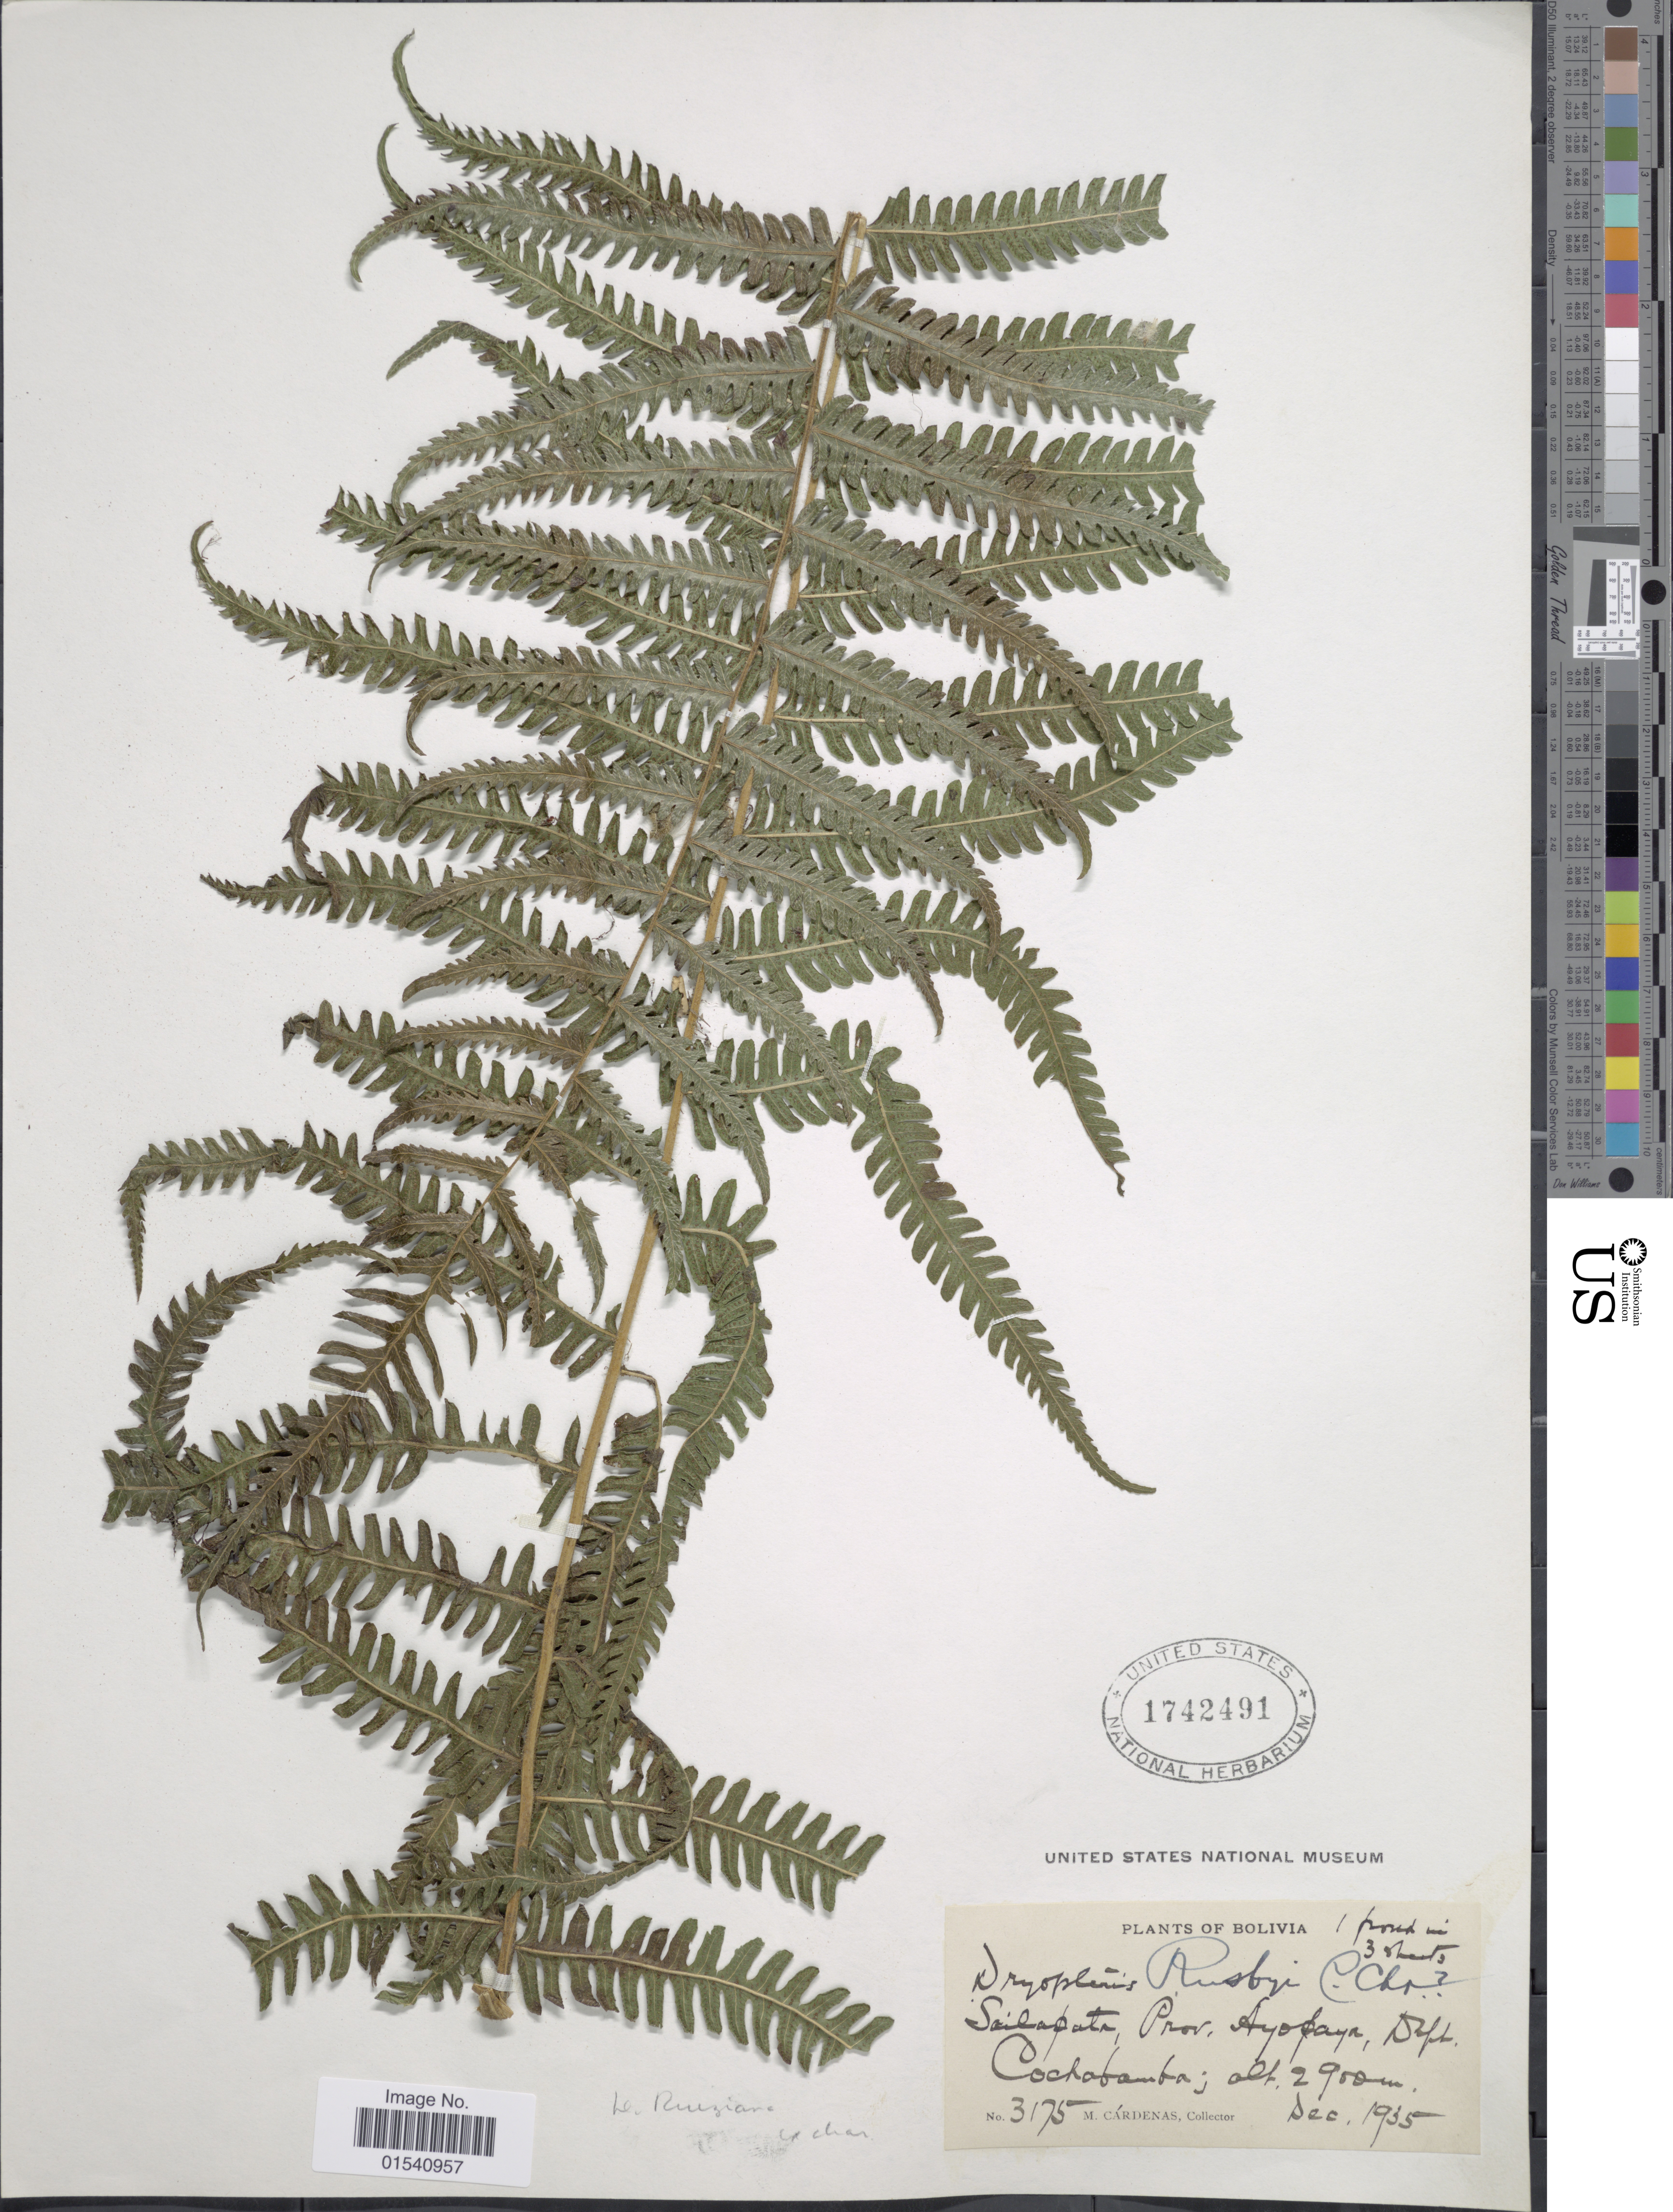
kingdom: Plantae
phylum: Tracheophyta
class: Polypodiopsida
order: Polypodiales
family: Thelypteridaceae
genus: Amauropelta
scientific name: Amauropelta ruiziana (Klotzsch) comb. nov., ined 2015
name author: (Klotzsch)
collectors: M. Cárdenas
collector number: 3175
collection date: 1935-12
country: Bolivia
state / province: Cochabamba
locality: Sailapata , Prov. Ayopaya, Dept. Cochabamba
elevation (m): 2900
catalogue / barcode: US 1742491